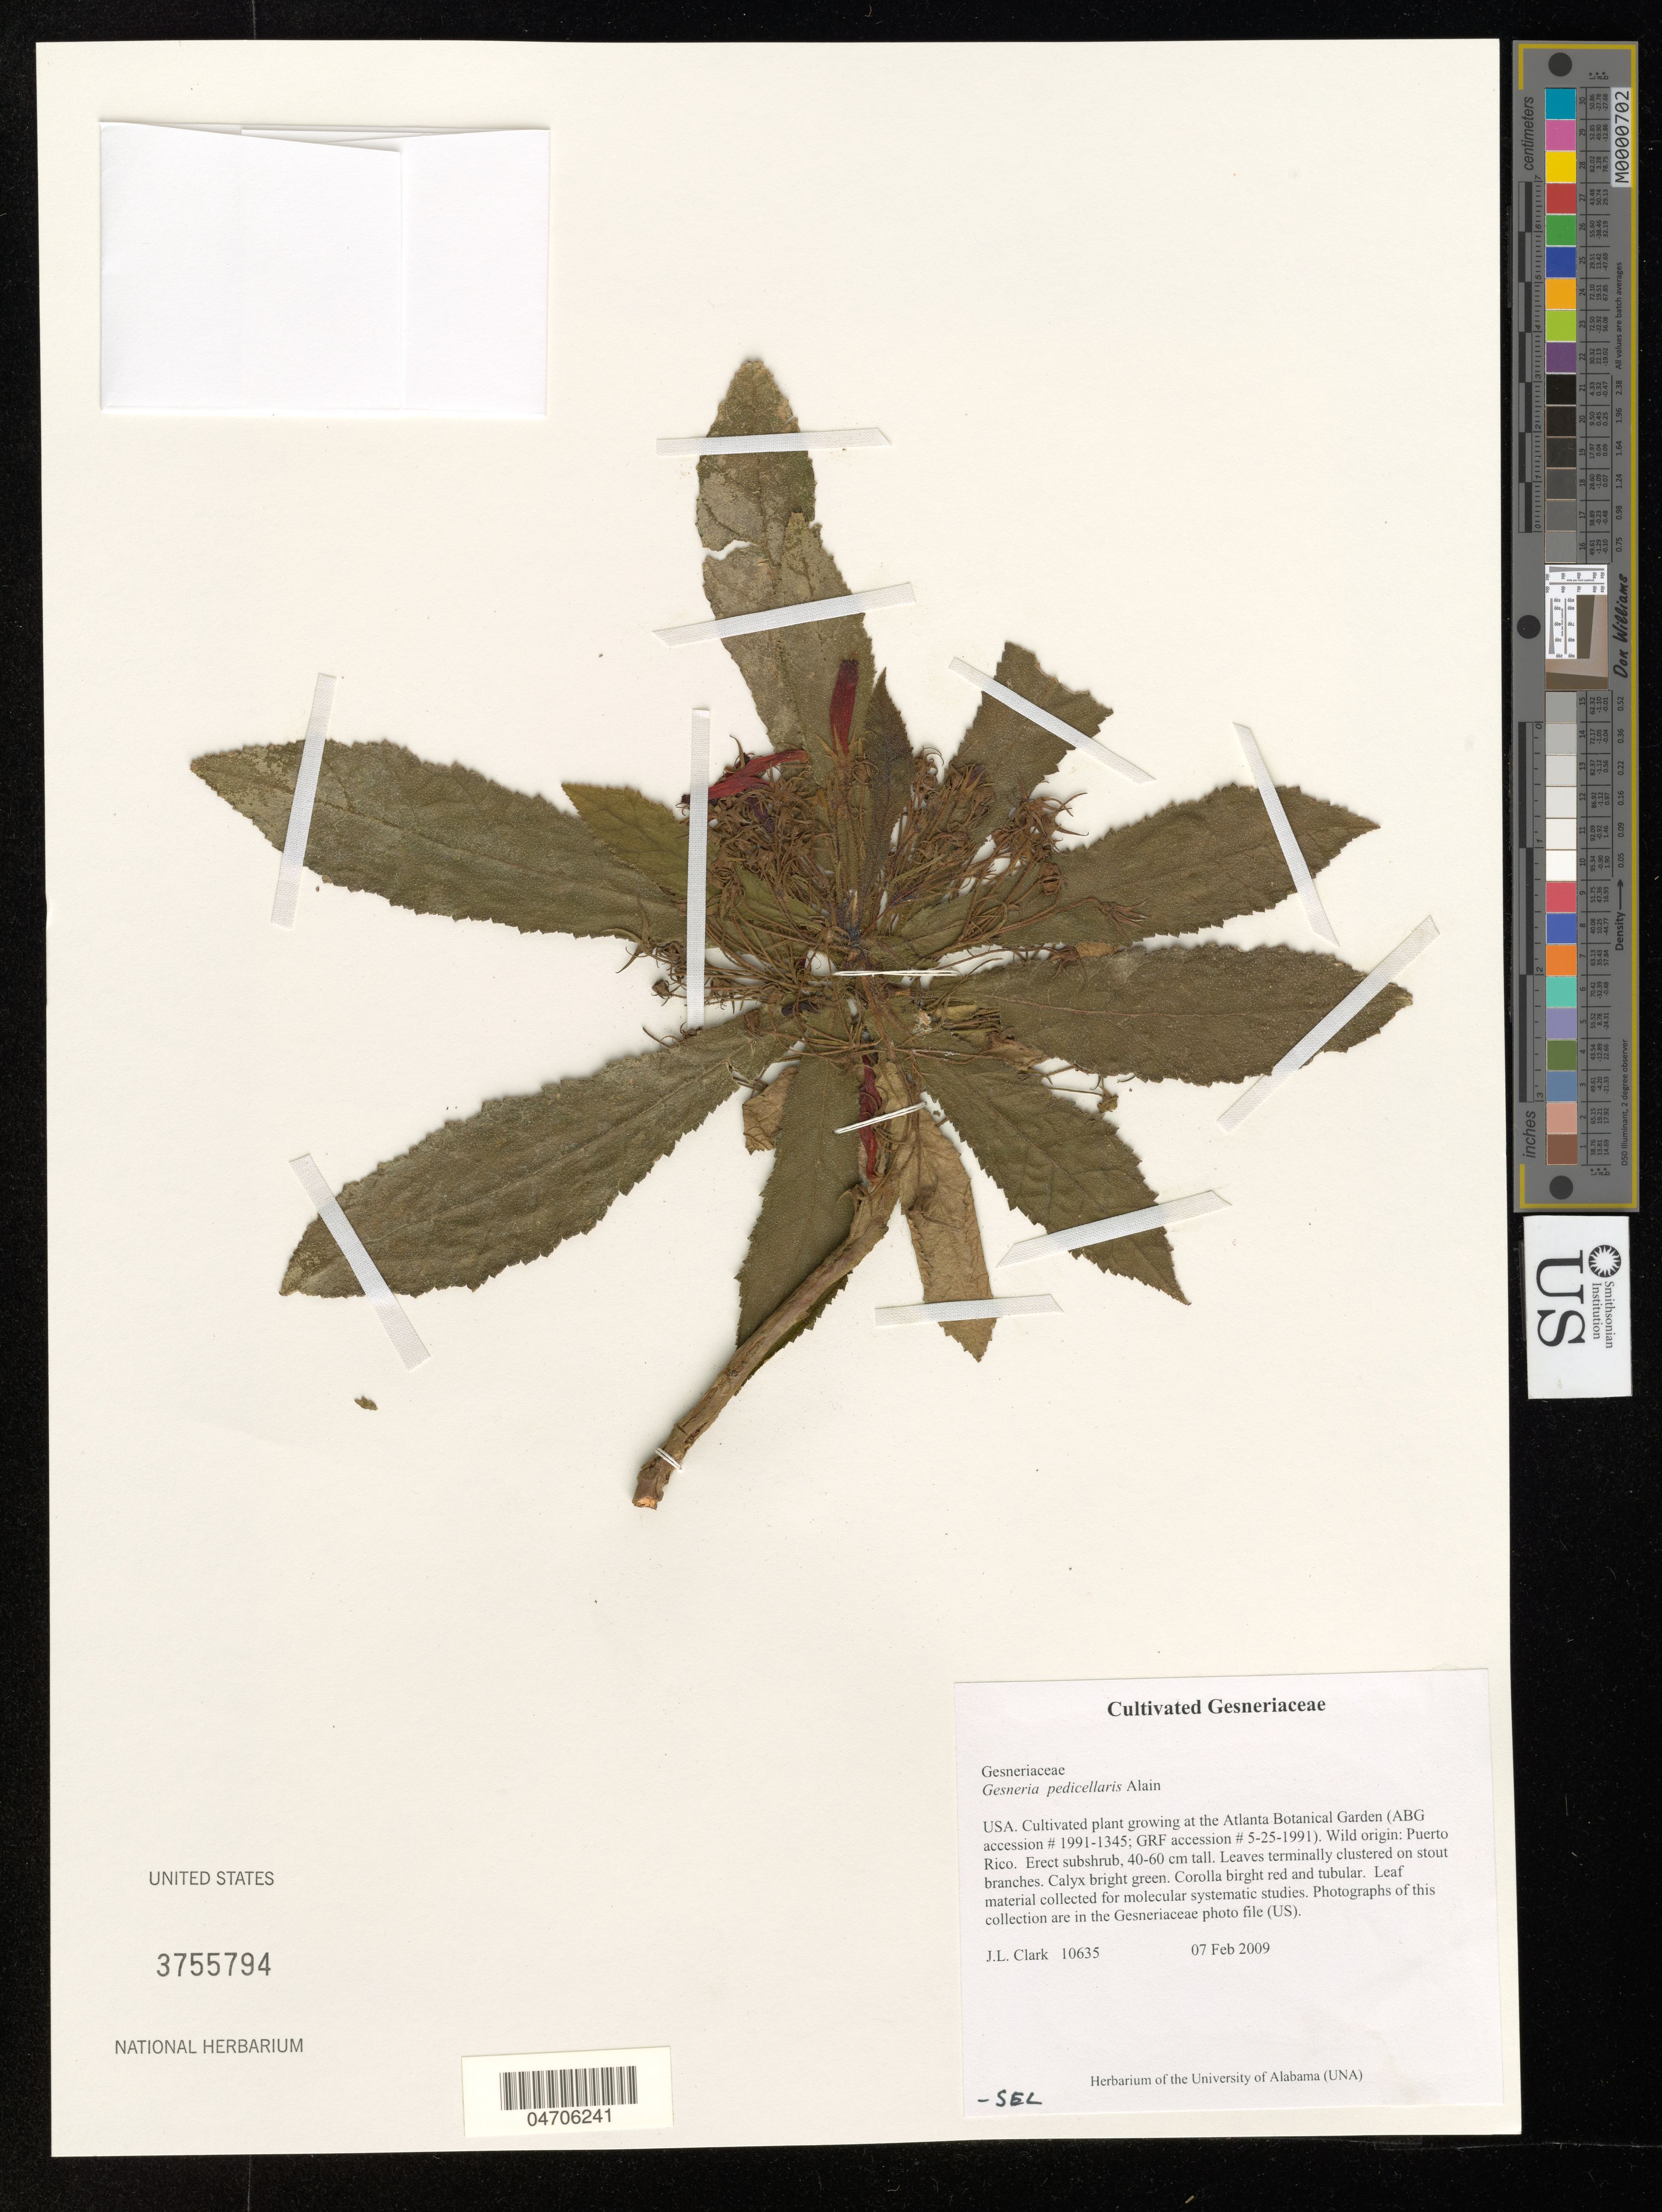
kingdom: Plantae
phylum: Tracheophyta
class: Magnoliopsida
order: Lamiales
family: Gesneriaceae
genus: Gesneria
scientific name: Gesneria pedicellaris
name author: Alain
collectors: J. L. Clark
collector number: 10635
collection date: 2009-02-07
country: United States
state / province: Georgia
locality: At the Atlanta Botanical Garden (ABG accession # 1991-1345; GRF accession # 5-25-1991).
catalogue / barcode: US 3755794